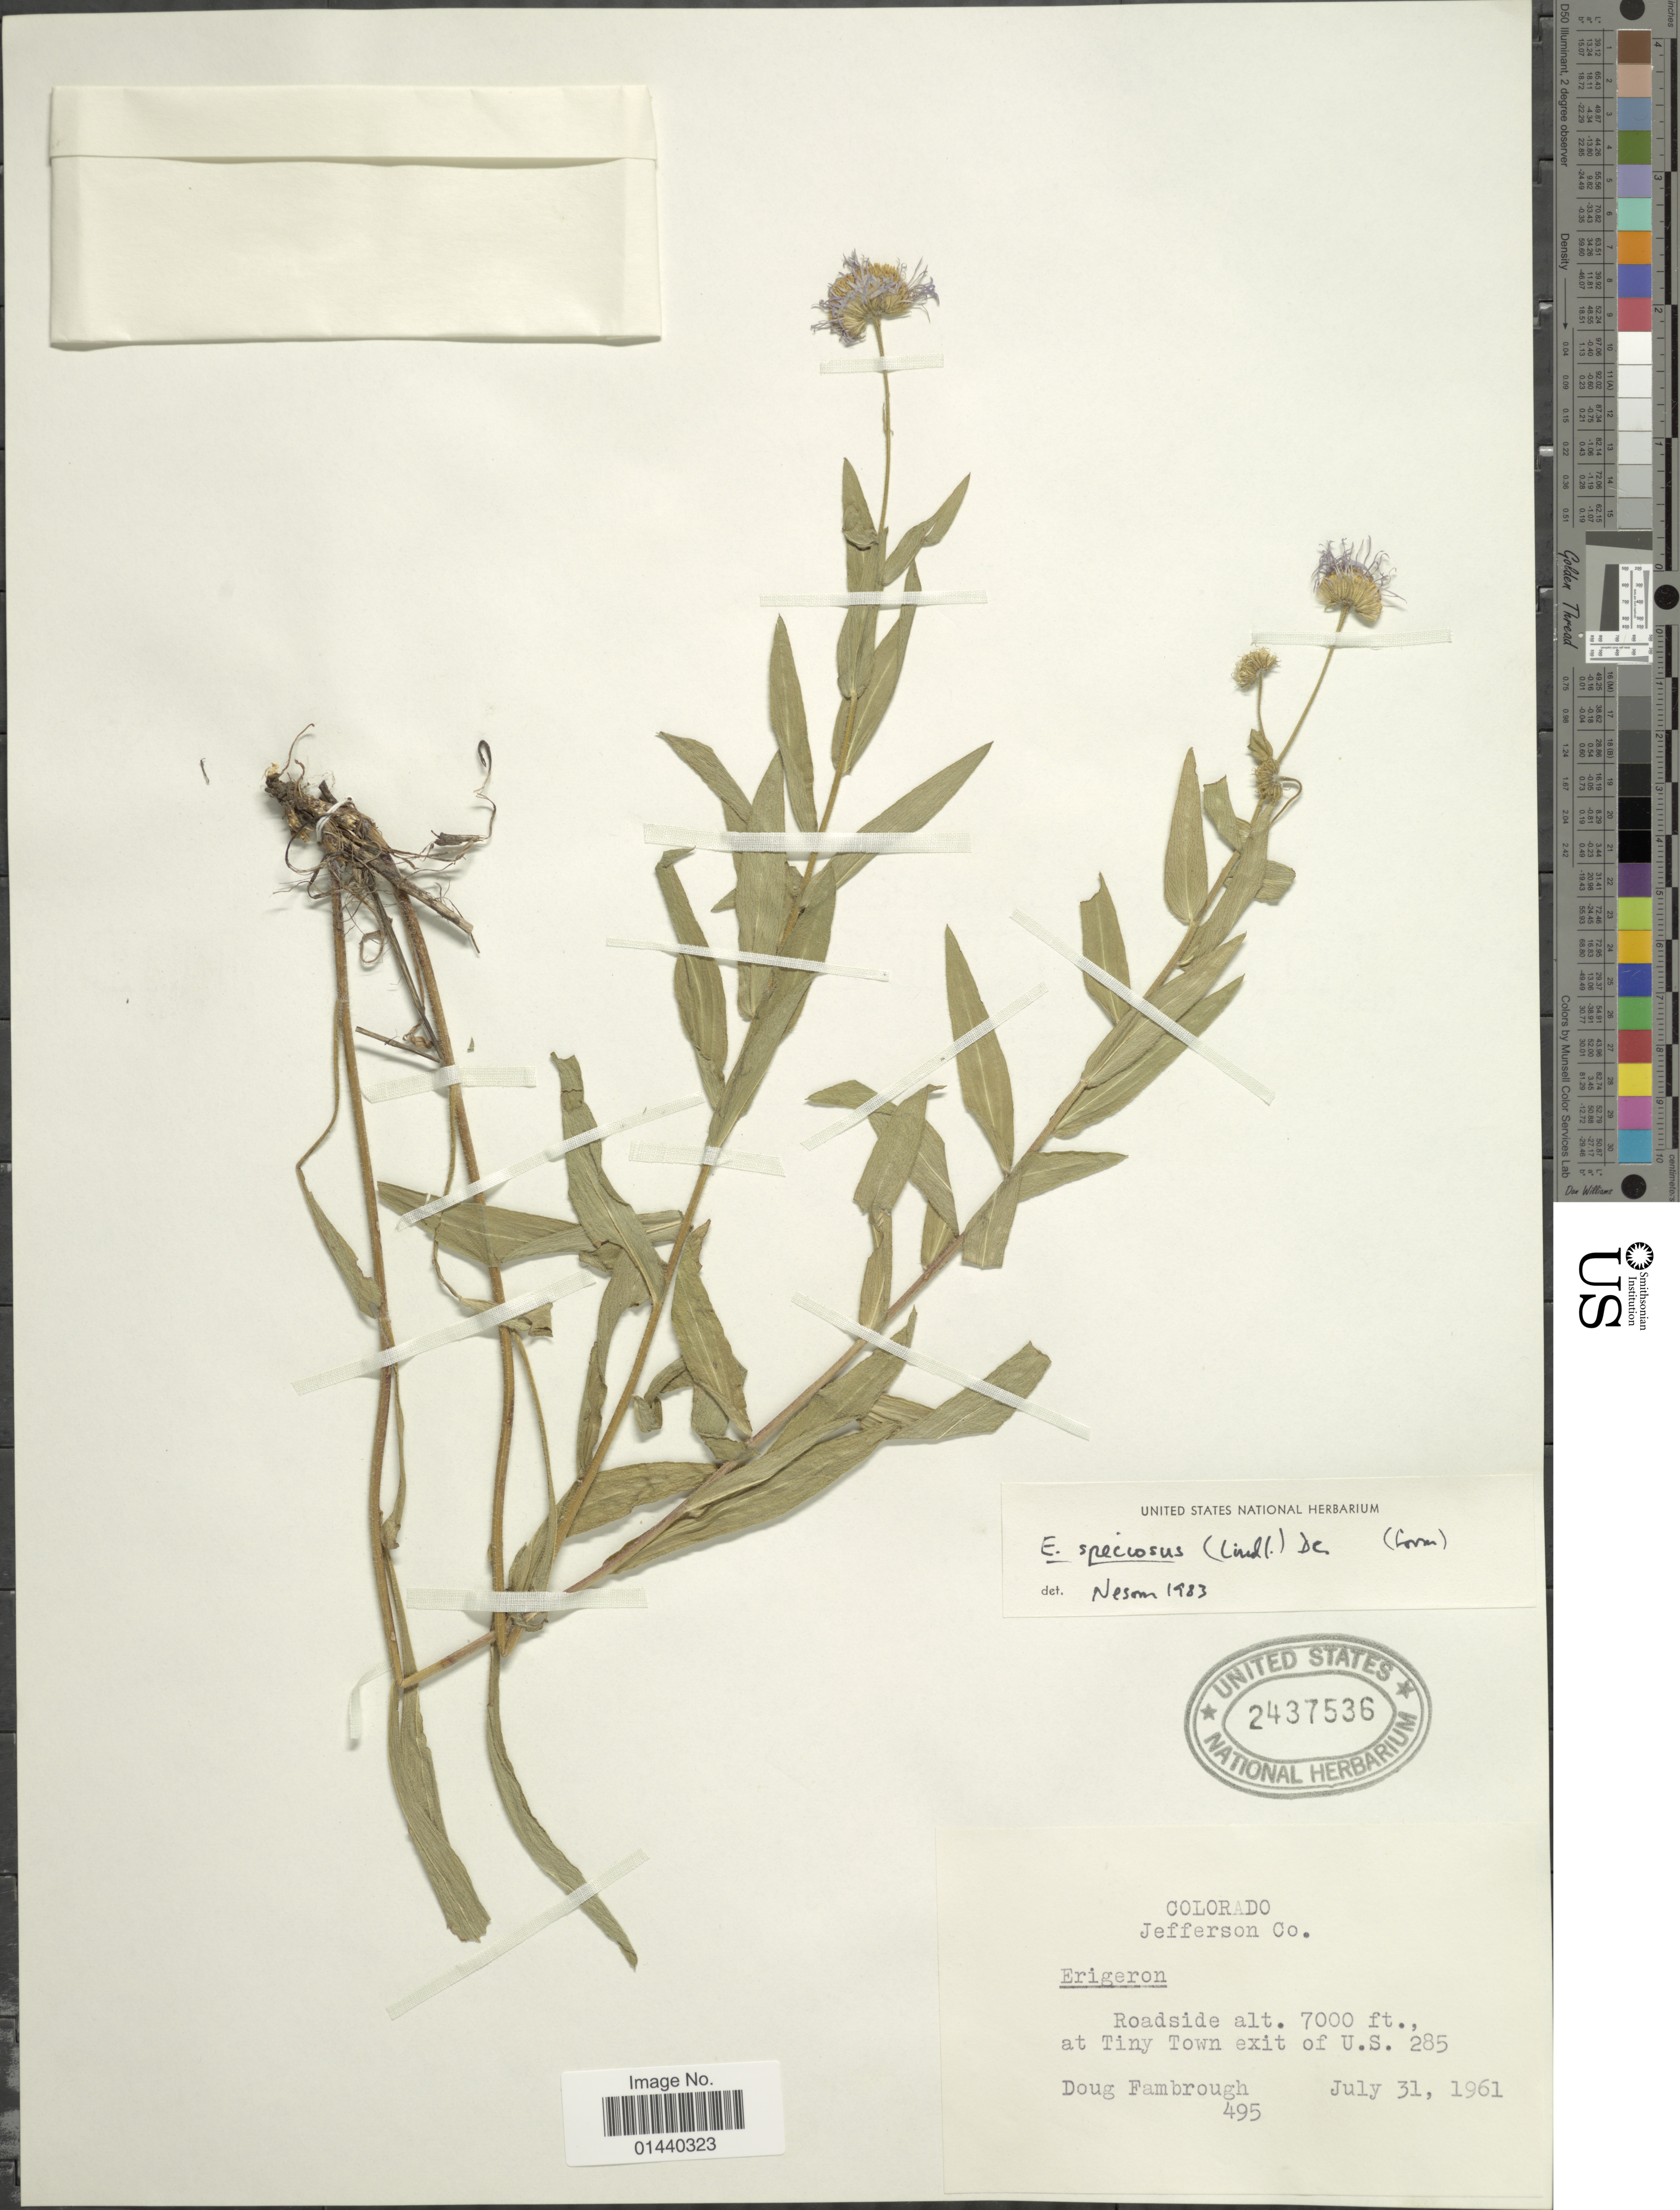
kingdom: Plantae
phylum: Tracheophyta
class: Magnoliopsida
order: Asterales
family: Asteraceae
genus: Erigeron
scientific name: Erigeron speciosus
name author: (Lindl.) DC.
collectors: D. Fambrough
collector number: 495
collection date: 1961-07-31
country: United States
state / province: Colorado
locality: Jefferson Co. Roadside. At Tiny Town exit of U.S. 285.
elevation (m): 2134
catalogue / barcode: US 2437536